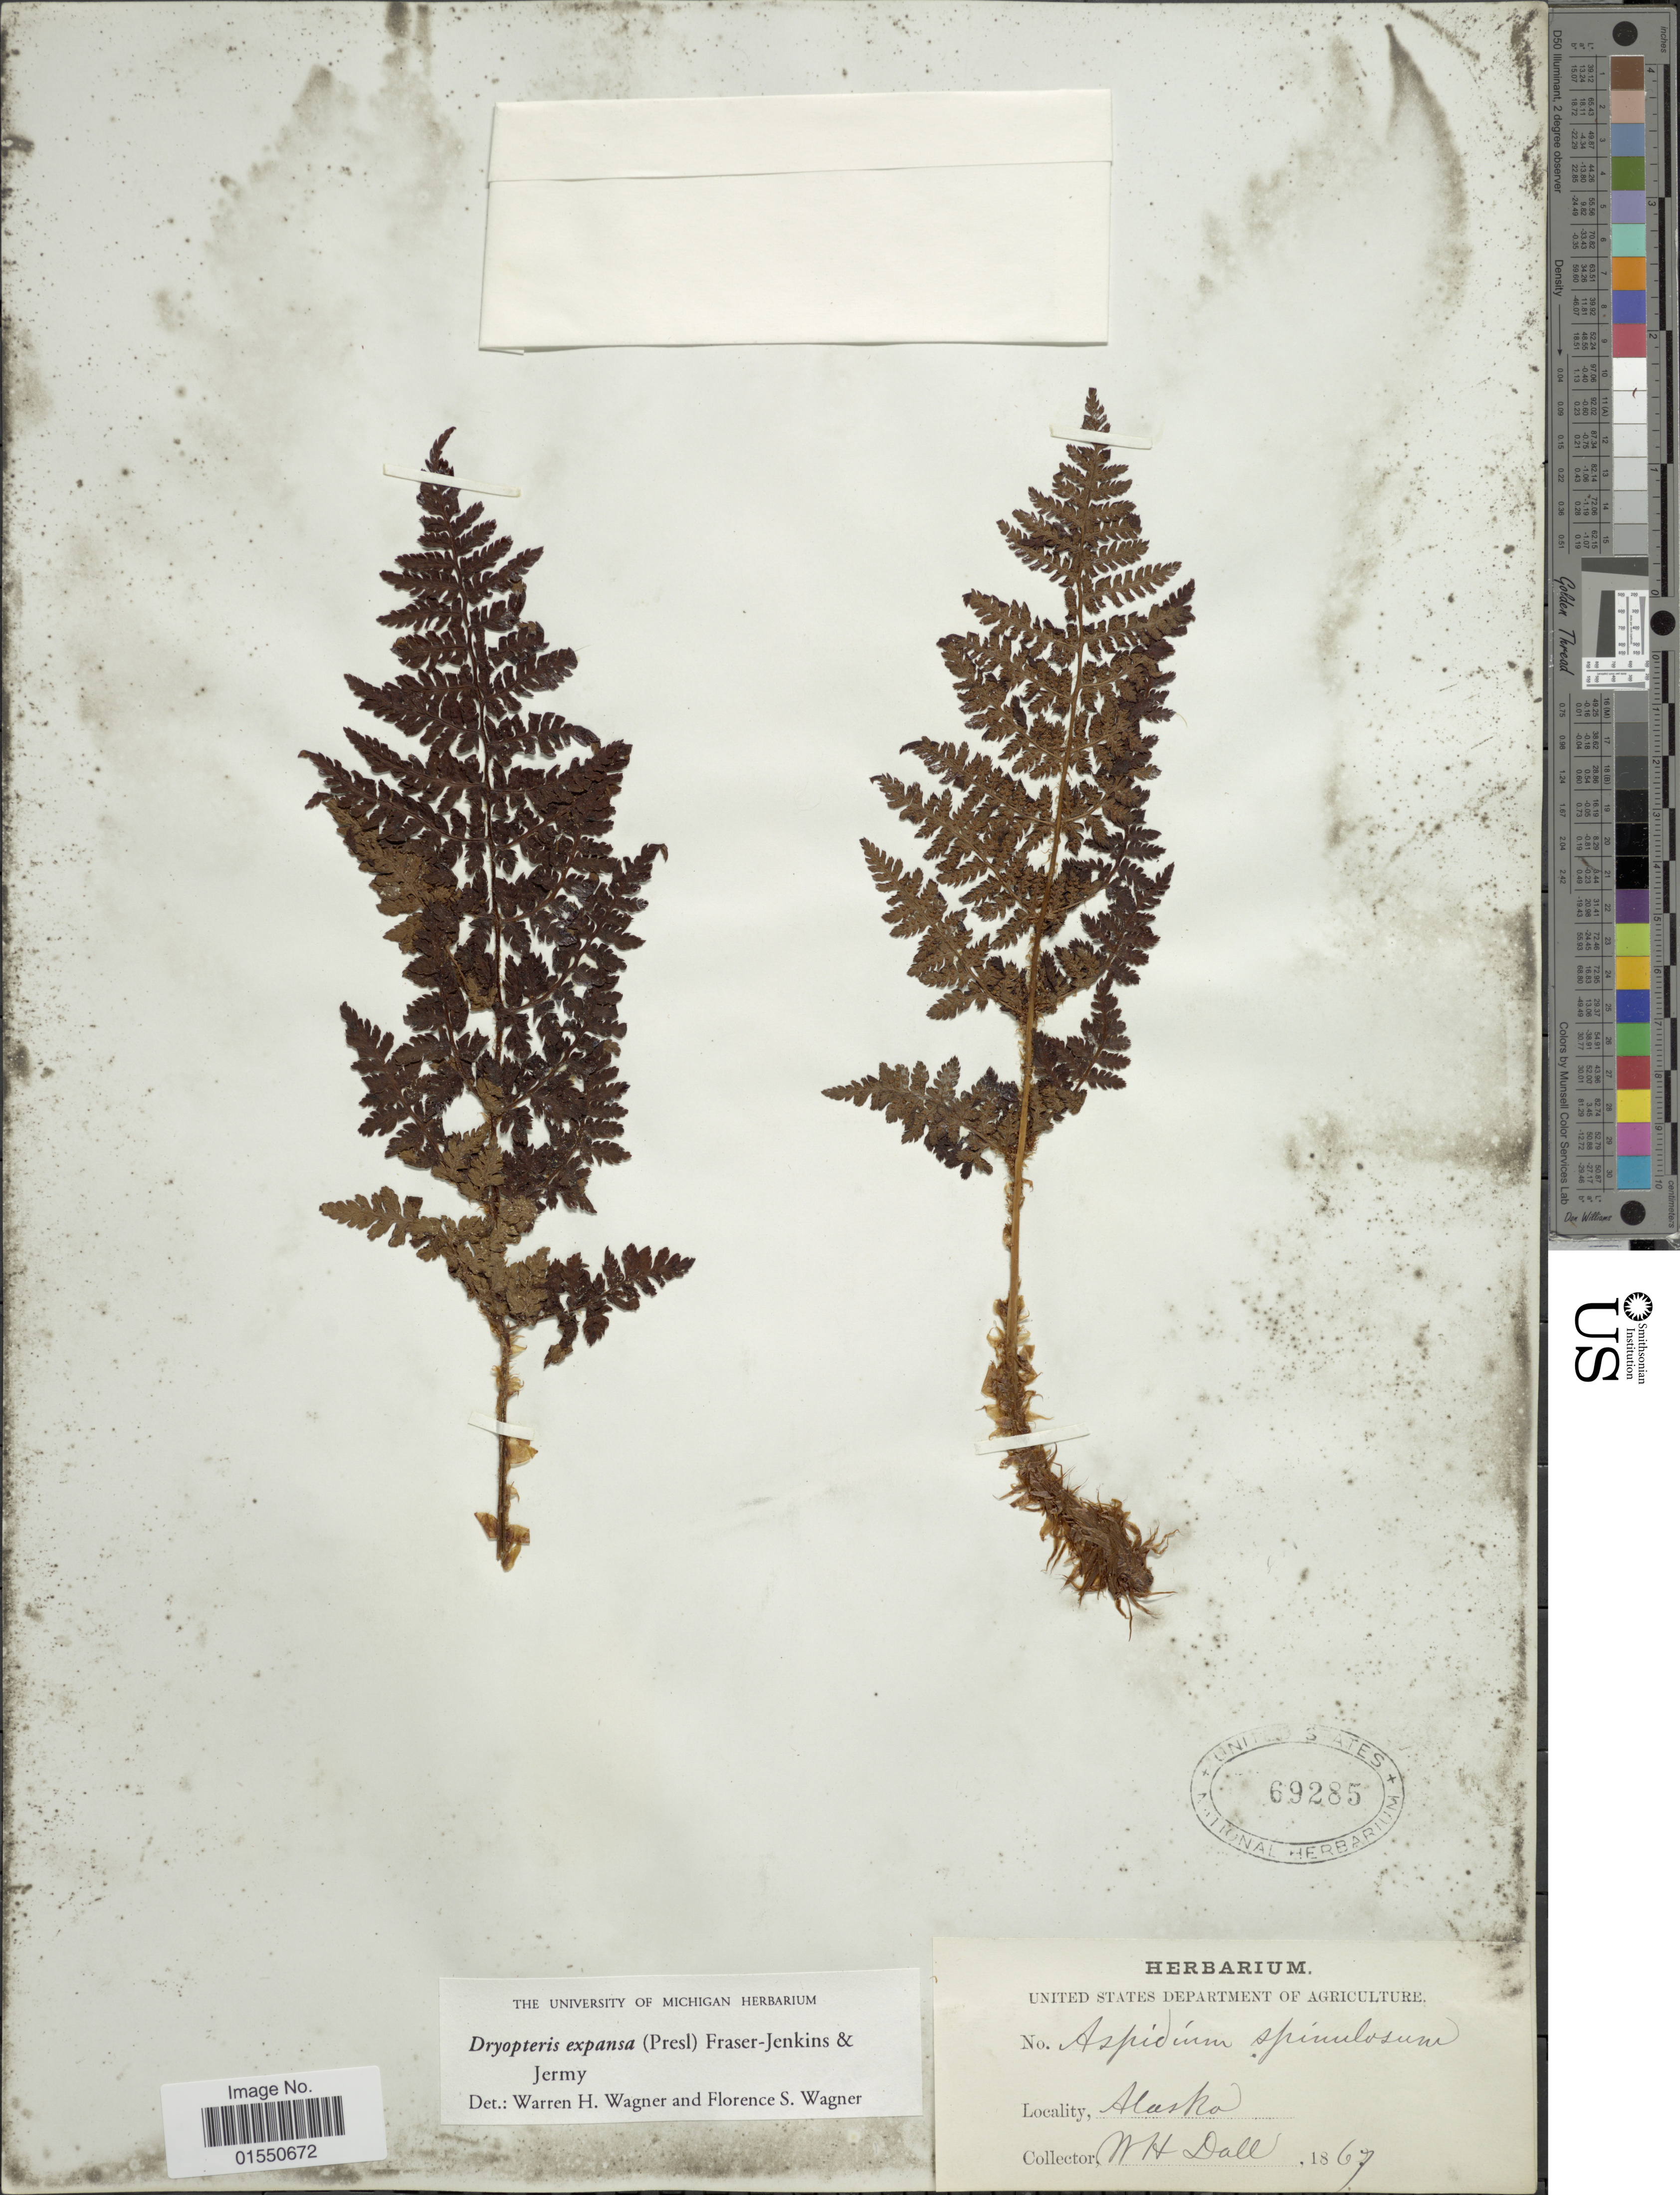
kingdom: Plantae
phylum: Tracheophyta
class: Polypodiopsida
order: Polypodiales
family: Dryopteridaceae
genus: Dryopteris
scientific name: Dryopteris expansa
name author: (C. Presl) Fraser-Jenk. & Jermy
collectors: W. Dall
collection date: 1867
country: United States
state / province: Alaska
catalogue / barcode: US 69285